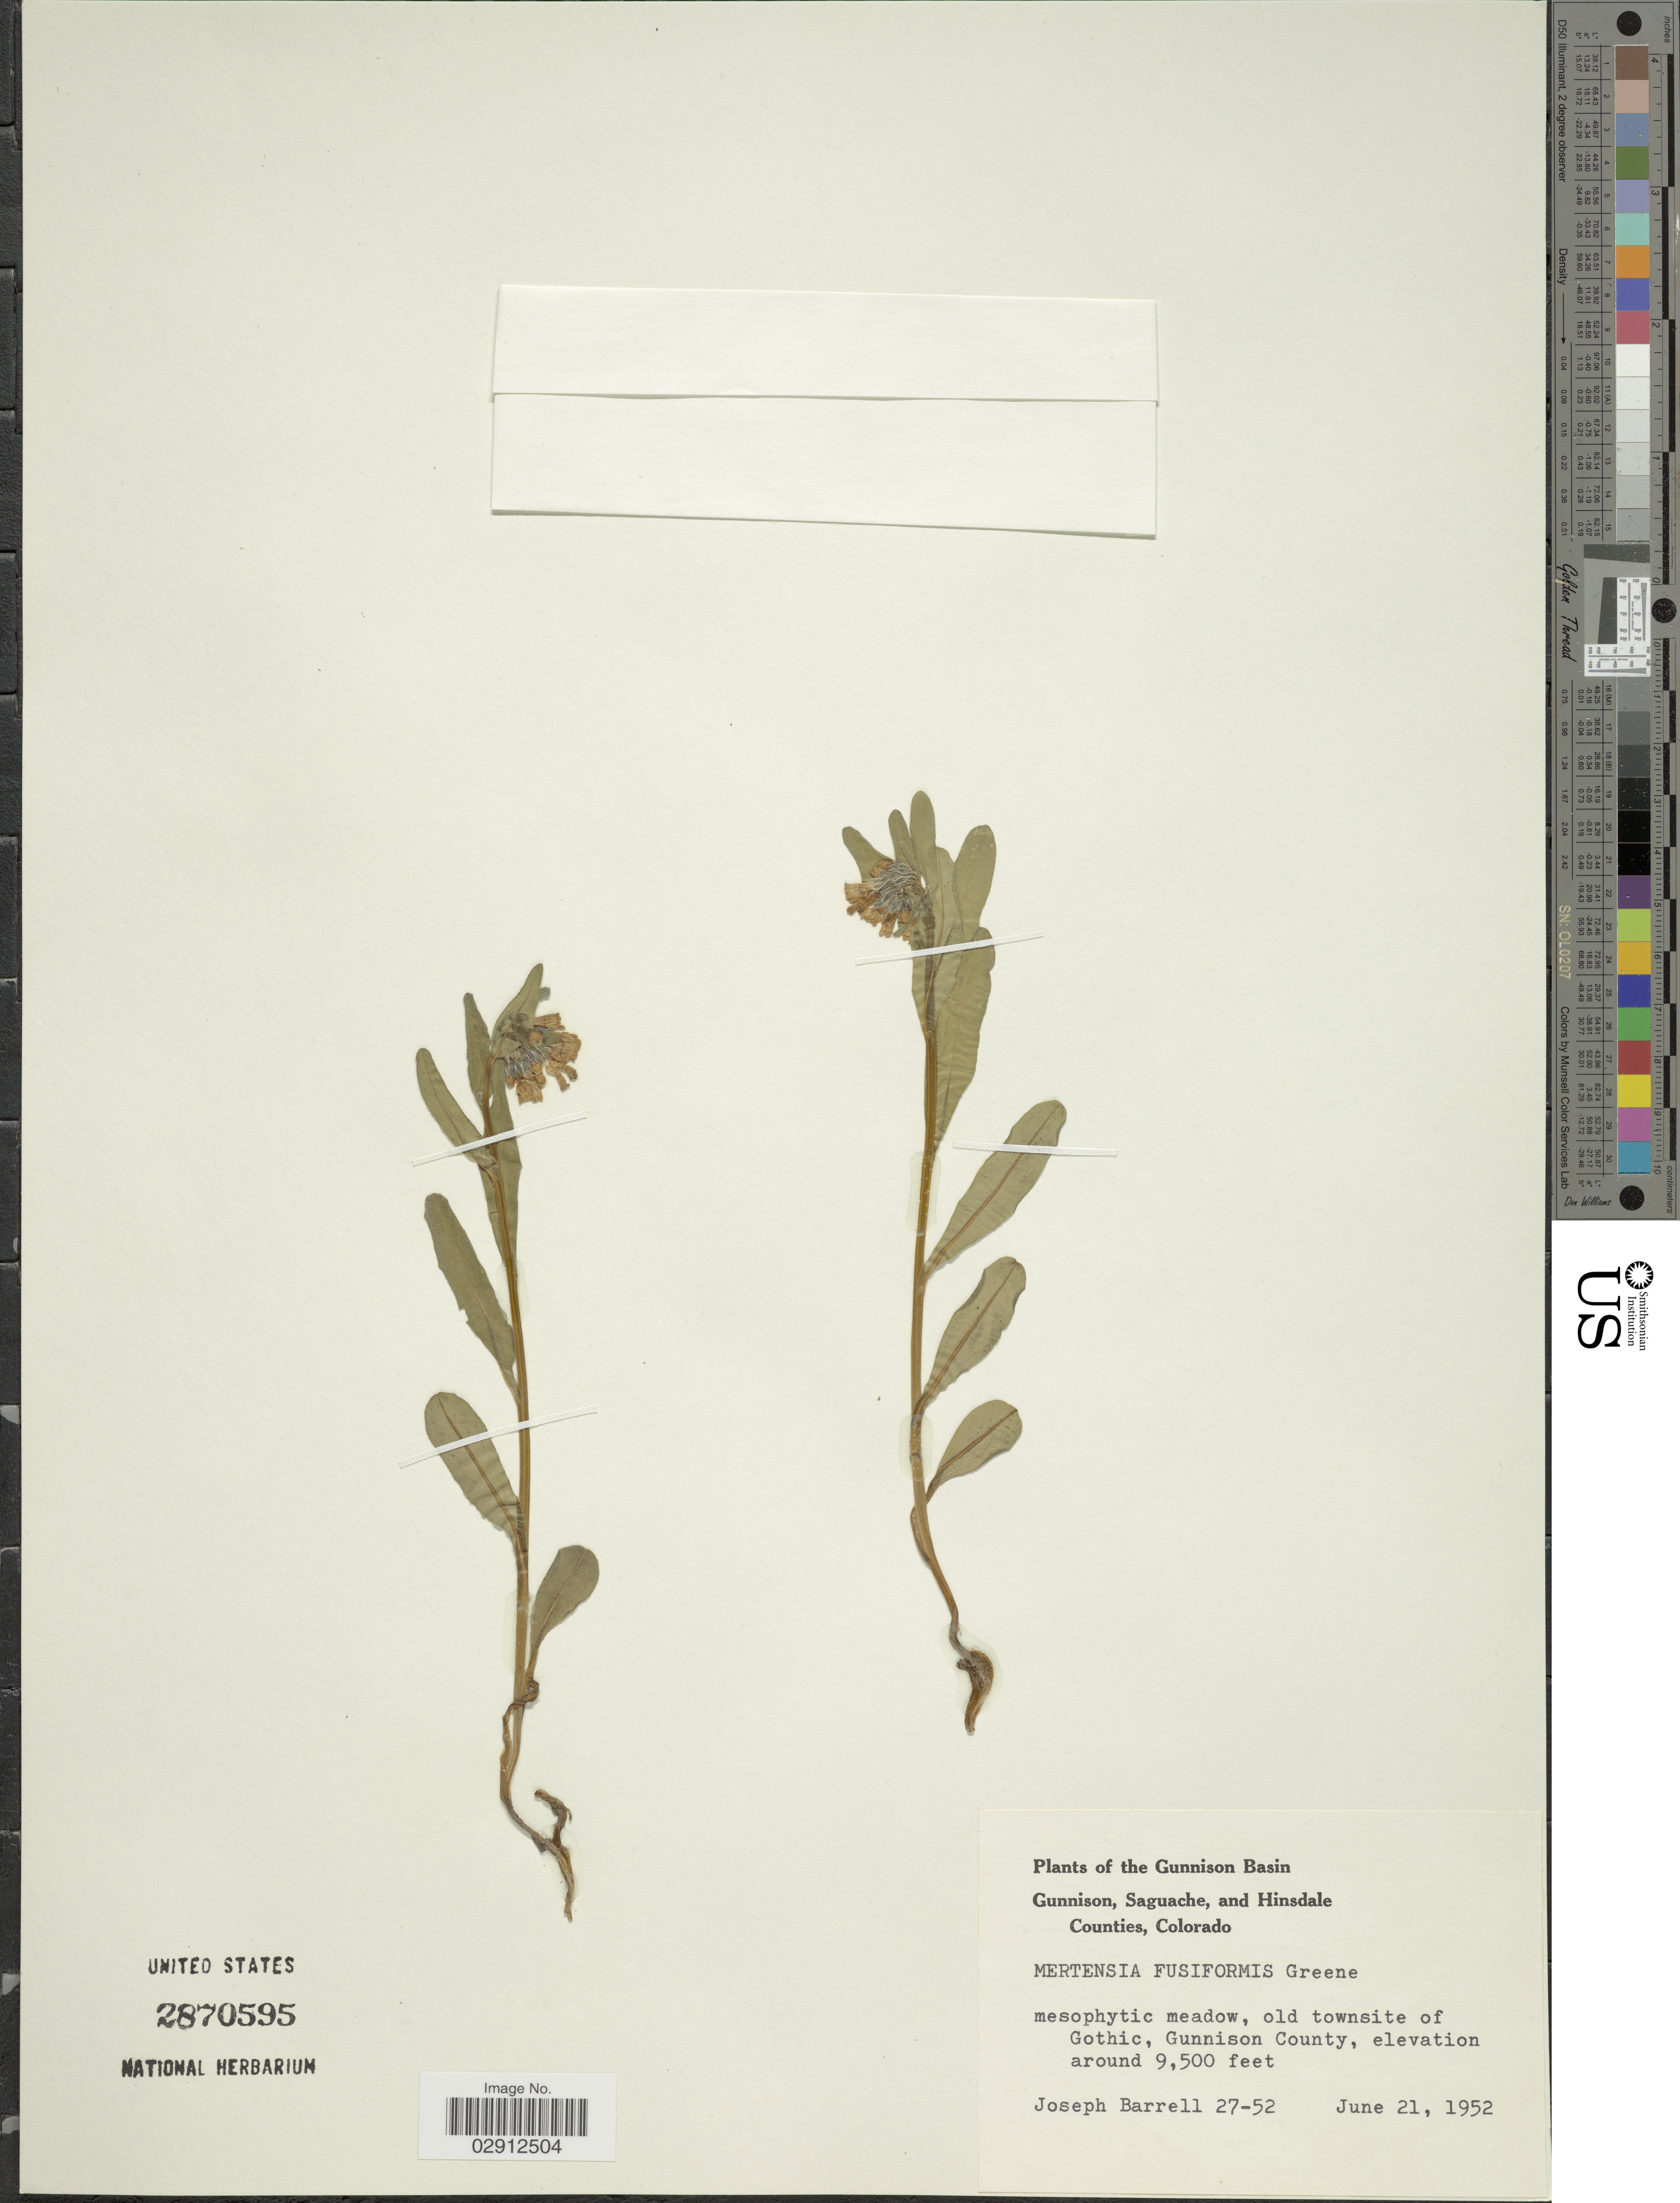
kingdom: Plantae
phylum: Tracheophyta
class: Magnoliopsida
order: Boraginales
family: Boraginaceae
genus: Mertensia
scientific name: Mertensia fusiformis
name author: Greene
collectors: J. Barrell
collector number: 27-52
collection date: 1952-06-21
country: United States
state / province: Colorado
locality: The Gunnison Basin, Gunnison, old townsite of Gothic, Gunnison County.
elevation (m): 2896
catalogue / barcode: US 2870595